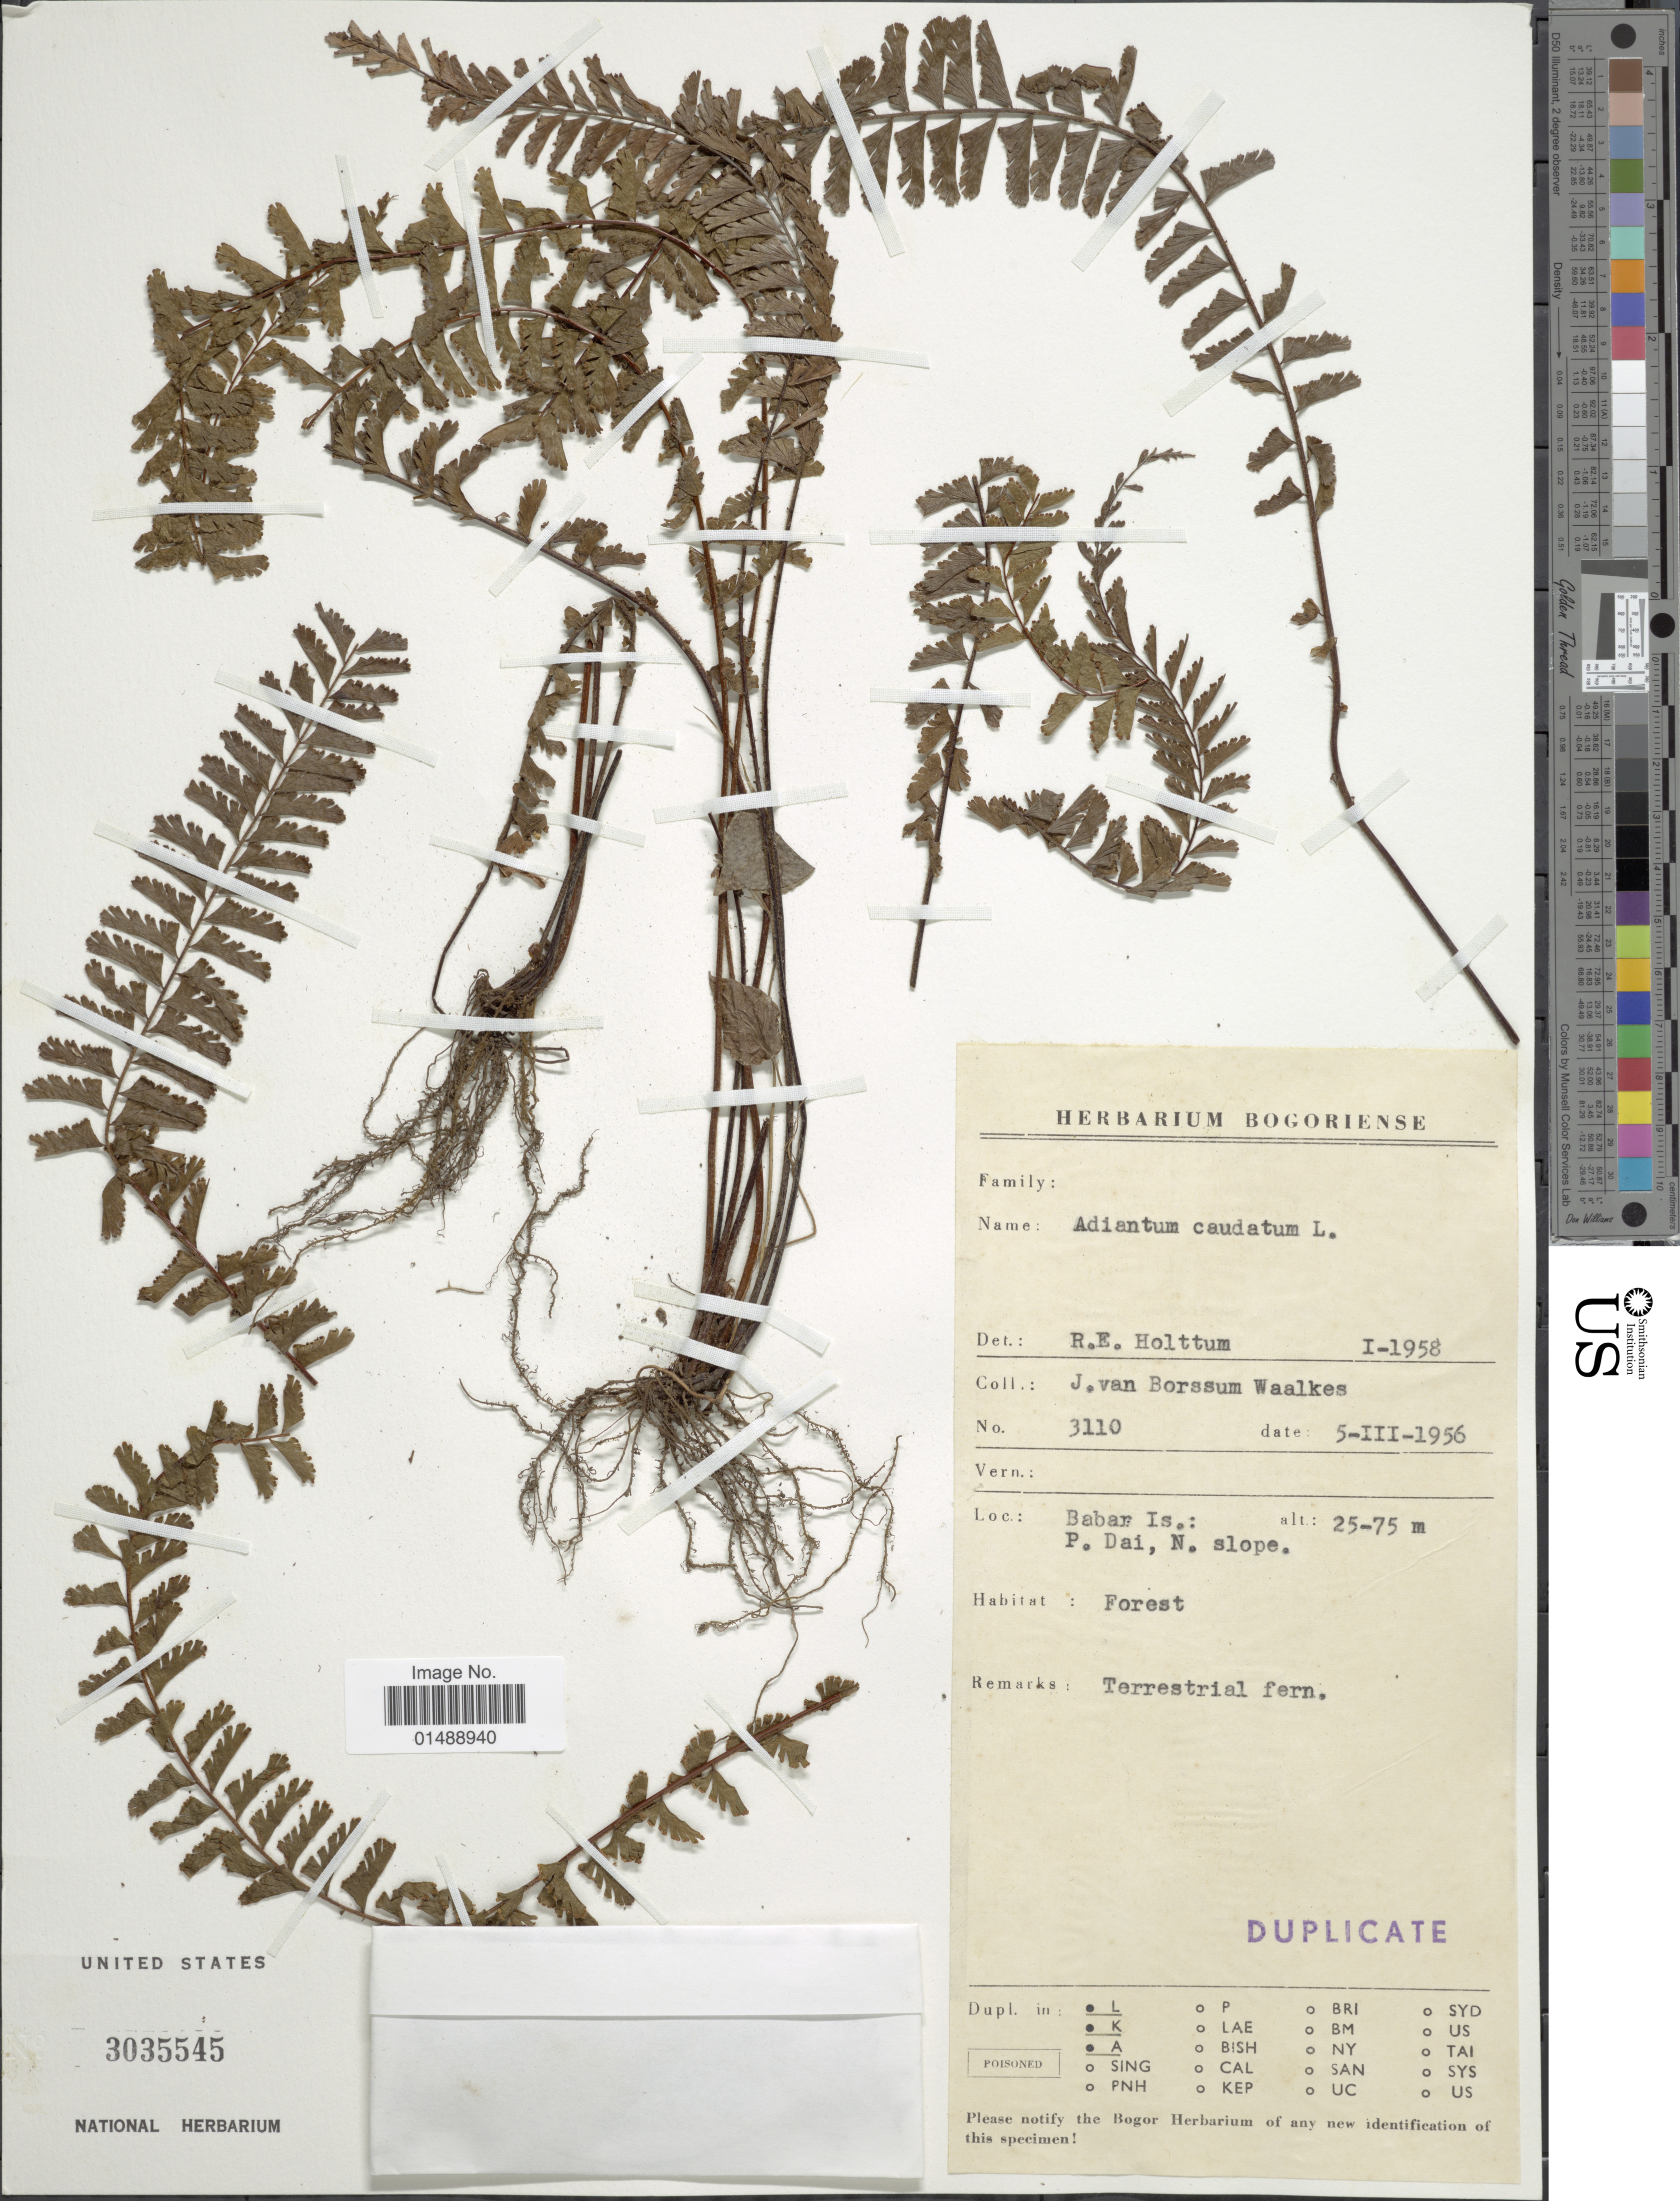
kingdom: Plantae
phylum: Tracheophyta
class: Polypodiopsida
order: Polypodiales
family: Pteridaceae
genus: Adiantum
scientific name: Adiantum caudatum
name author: L.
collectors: J. Borssum Waalkes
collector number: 3110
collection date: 1956-03-05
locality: Babar Is., P. Dai, N. slope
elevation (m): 25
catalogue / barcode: US 3035545